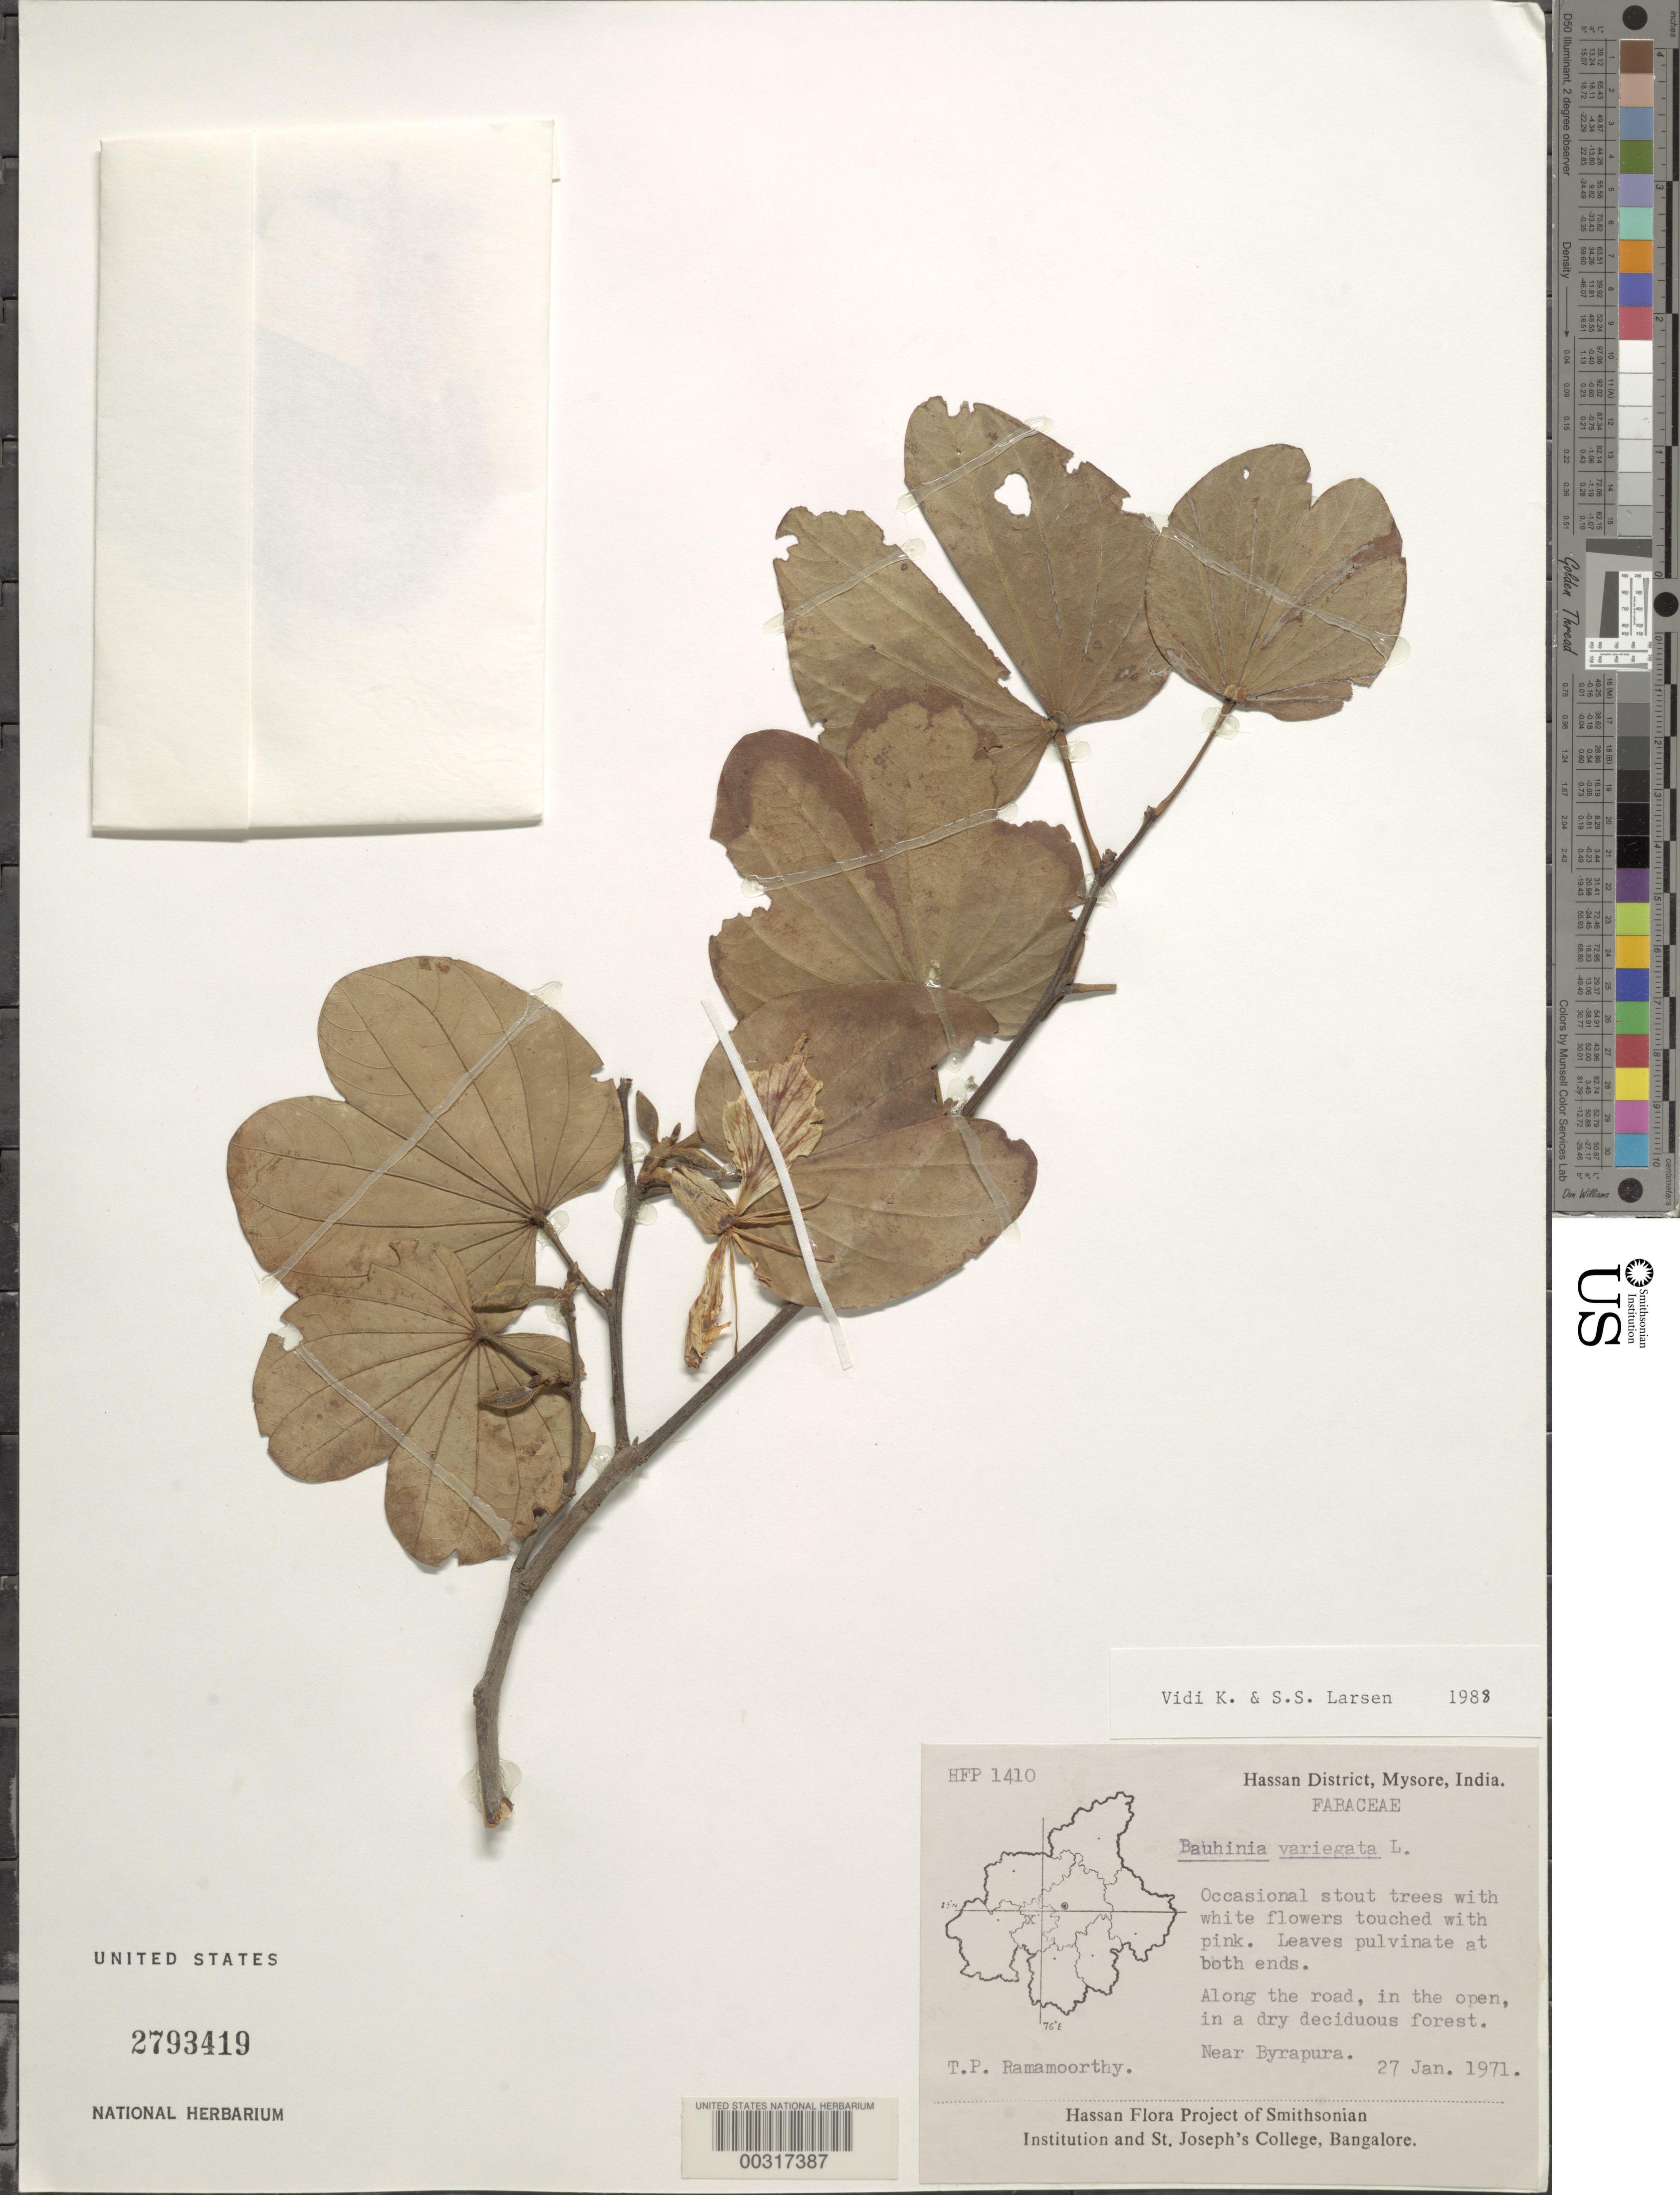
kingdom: Plantae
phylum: Tracheophyta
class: Magnoliopsida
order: Fabales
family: Fabaceae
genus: Phanera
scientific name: Phanera variegata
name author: (L.) Benth.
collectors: T. P. Ramamoorthy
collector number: Hfp 1410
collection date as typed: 27 Jan 1971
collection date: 1971-01-27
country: India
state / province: Karnataka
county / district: Hassan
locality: Near byrapura, mysore state [mysore state = karnataka.]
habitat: Along road, in open, in dry deciduous forest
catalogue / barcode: US 2793419